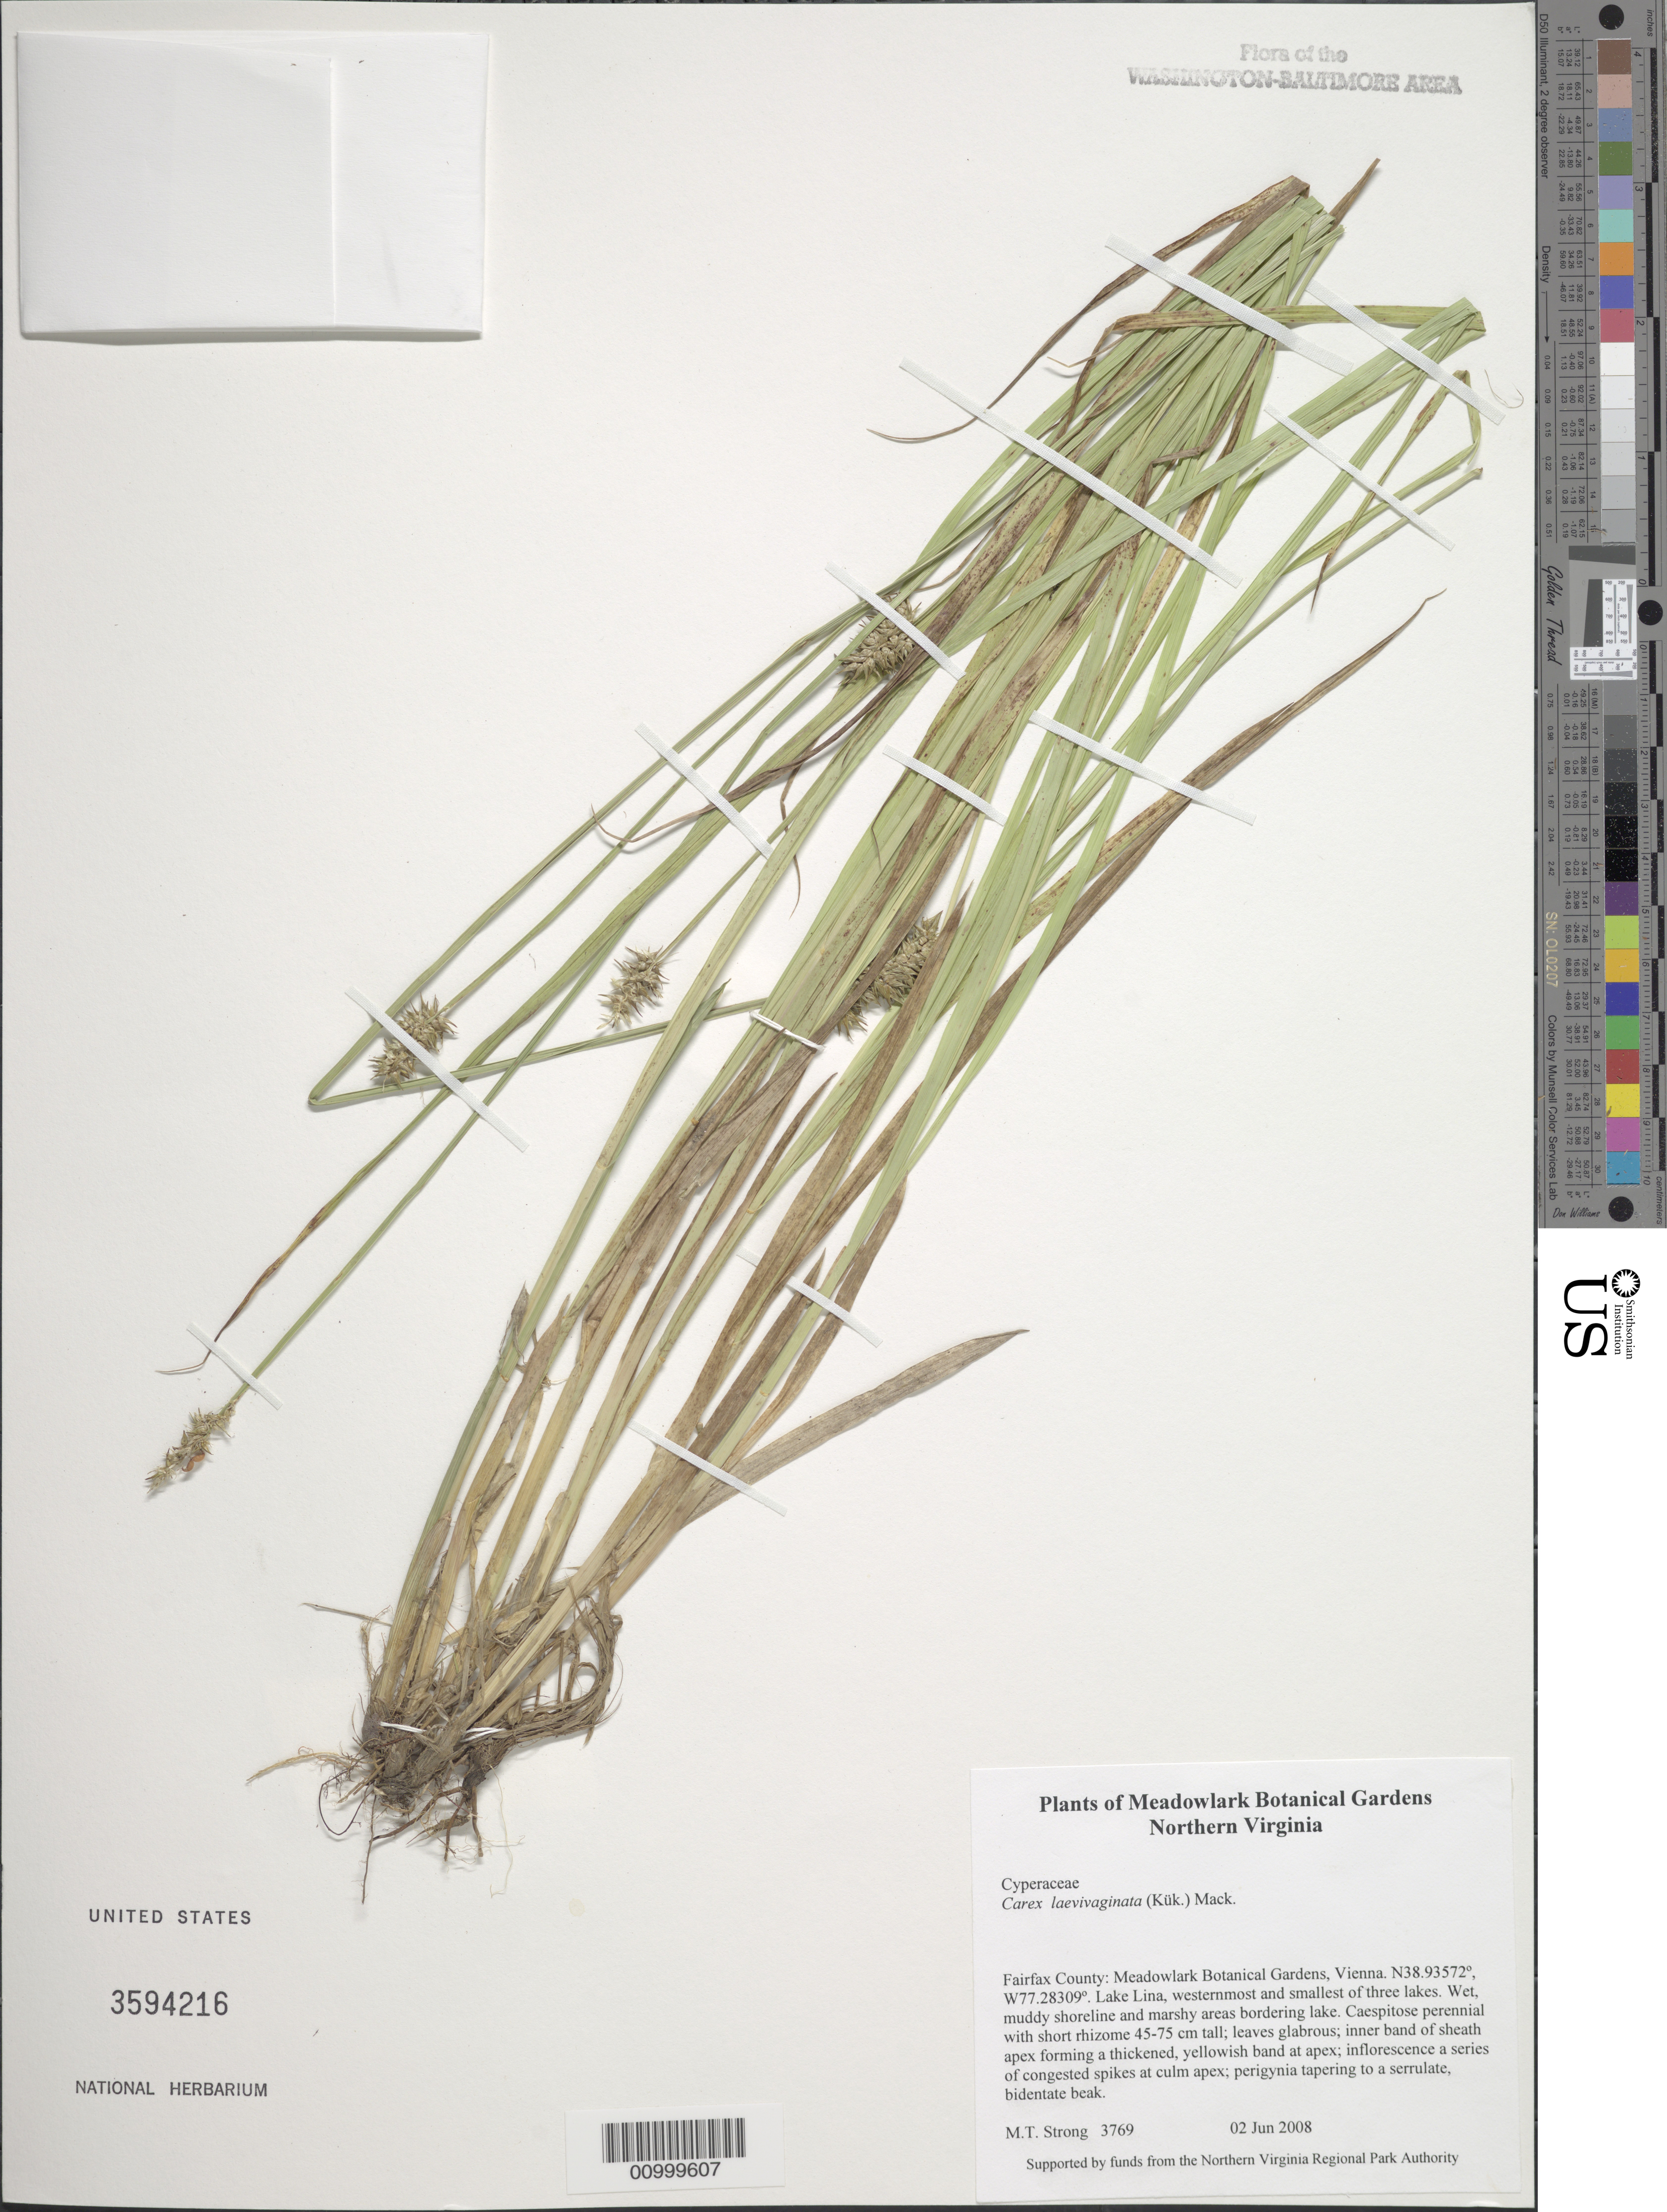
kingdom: Plantae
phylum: Tracheophyta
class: Liliopsida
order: Poales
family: Cyperaceae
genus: Carex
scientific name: Carex laevivaginata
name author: (Kük.) Mack.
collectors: M. T. Strong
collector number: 3769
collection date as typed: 02 Jun 2008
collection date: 2008-06-02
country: United States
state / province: Virginia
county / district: Fairfax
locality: Meadowlark Botanical Gardens, Vienna. Lake Lina, westernmost and smallest of three lakes.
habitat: Wet, muddy shoreline and marshy areas bordering lake.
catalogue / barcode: US 3594216